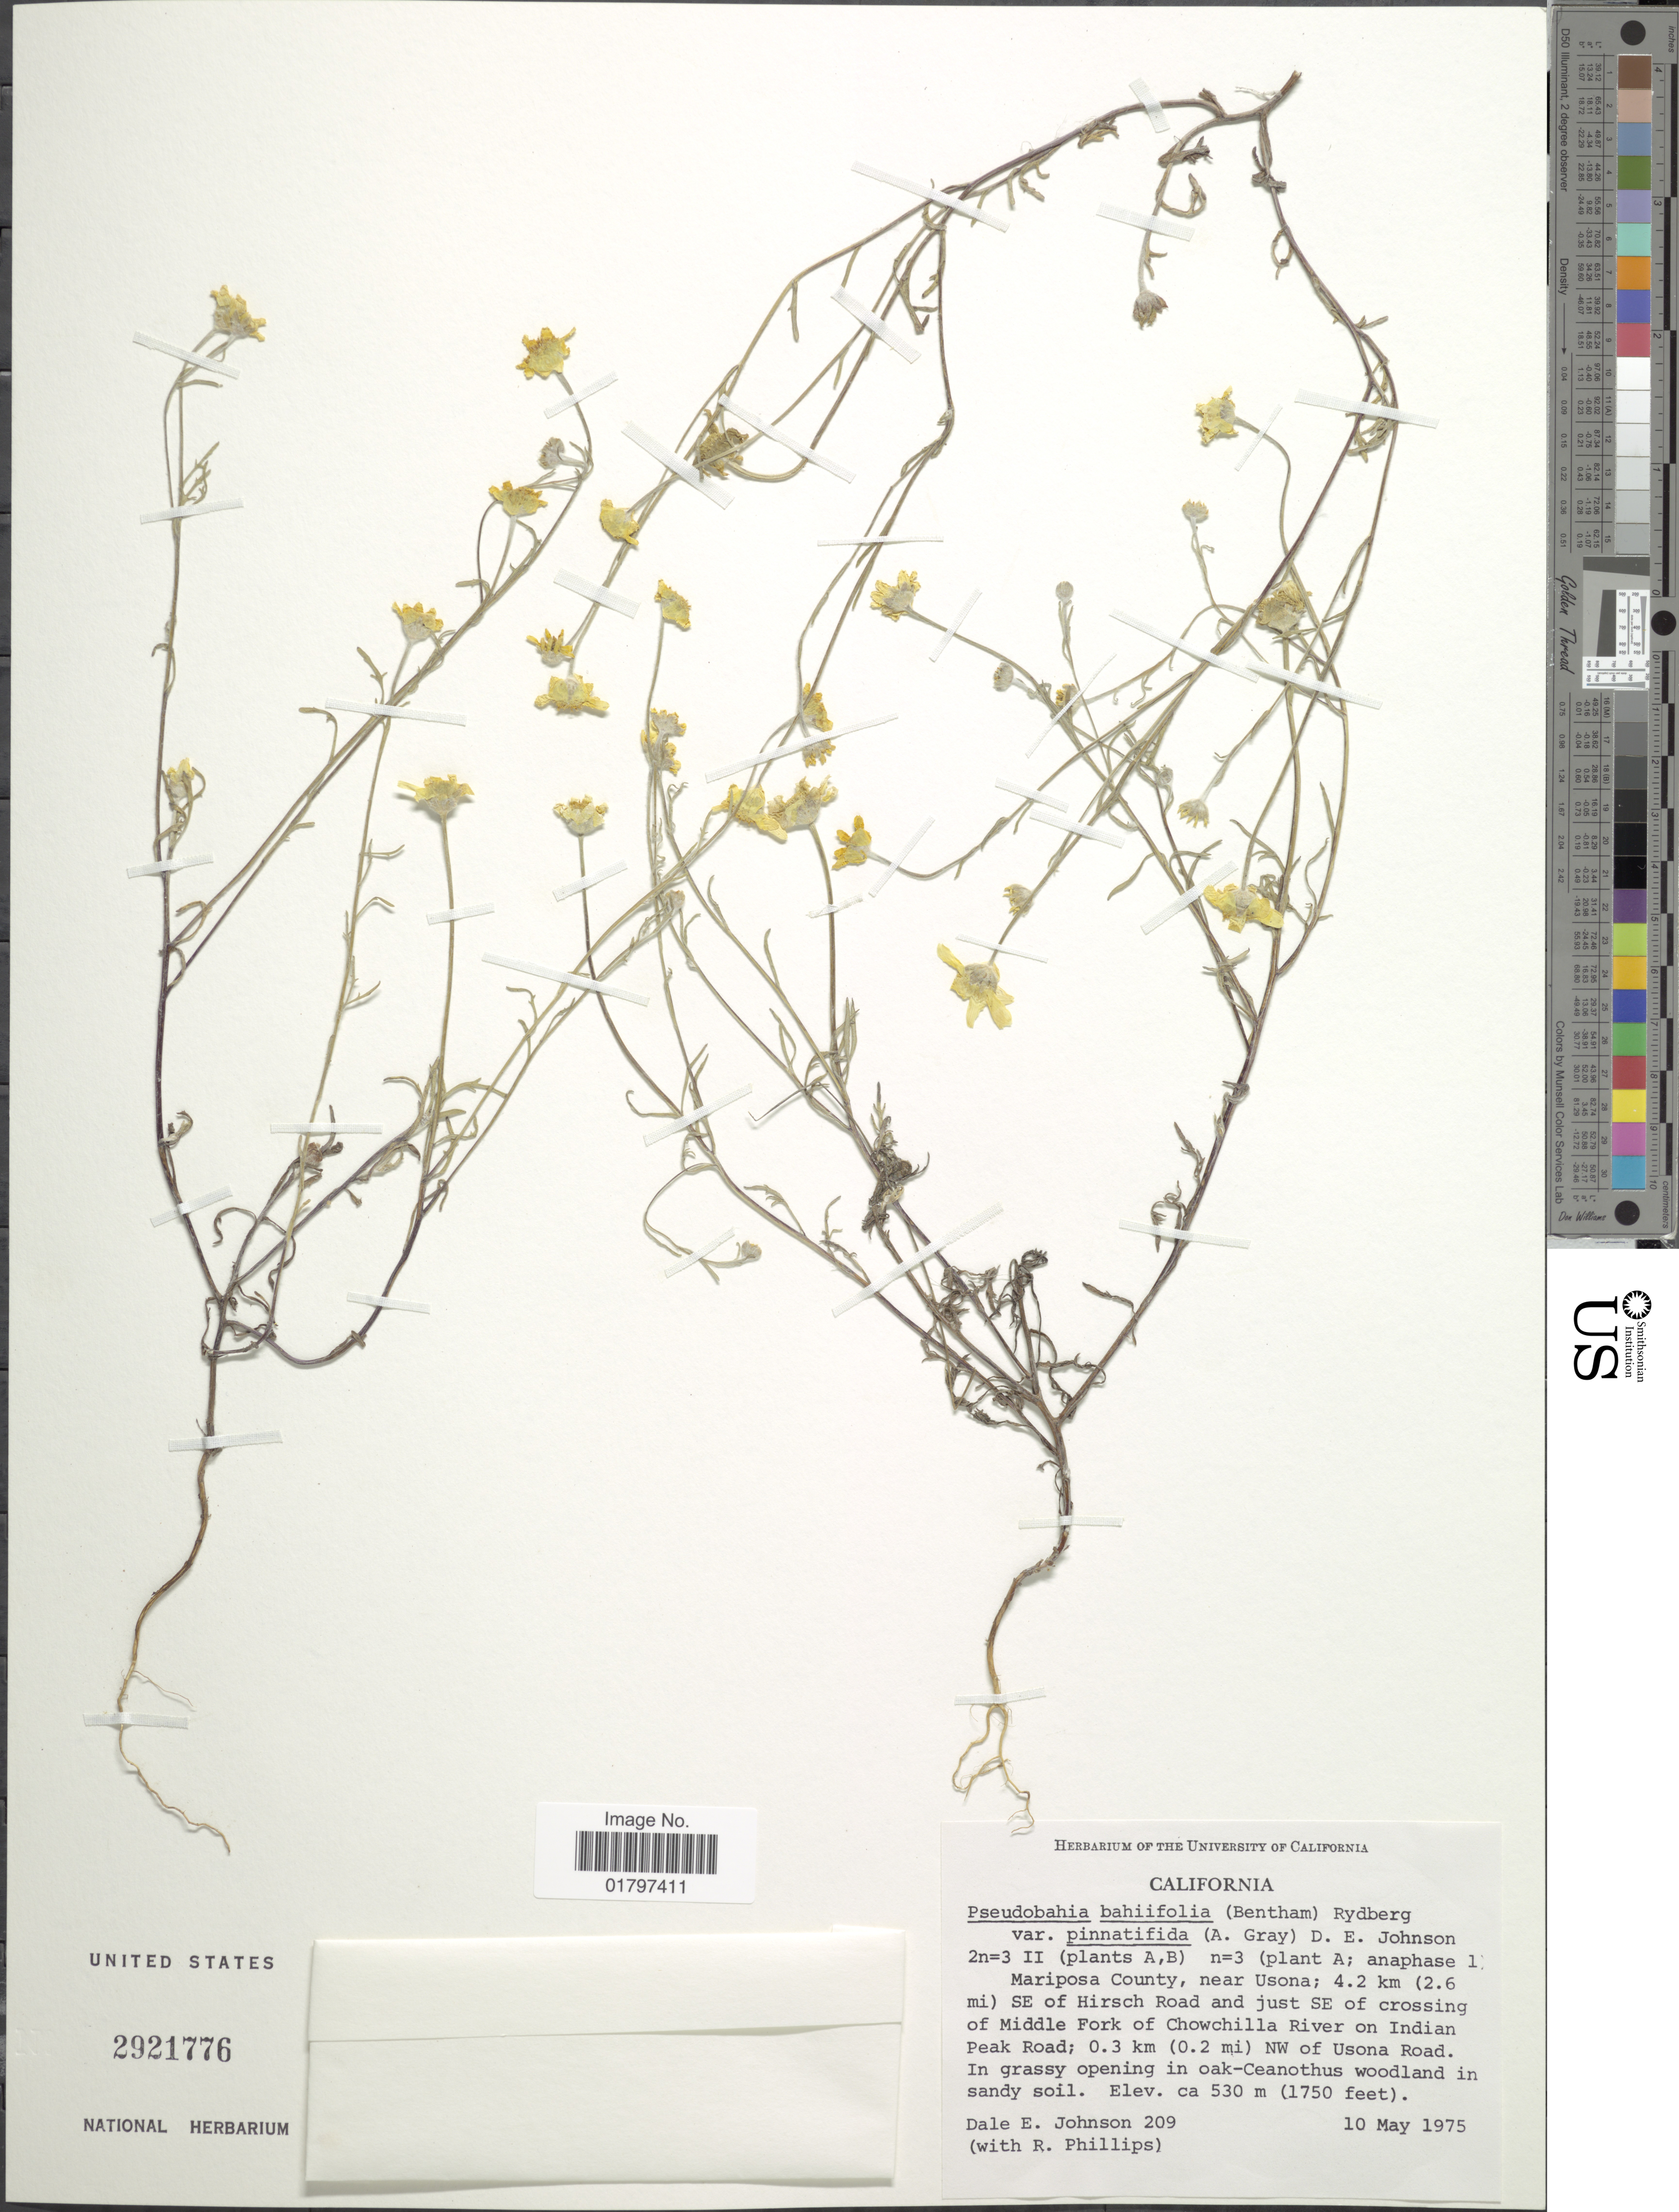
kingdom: Plantae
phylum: Tracheophyta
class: Magnoliopsida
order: Asterales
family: Asteraceae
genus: Monolopia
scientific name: Monolopia bahiifolia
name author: Benth.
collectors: D. E. Johnson & R. Phillips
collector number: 209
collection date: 1975-05-10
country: United States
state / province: California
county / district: Mariposa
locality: Mariposa County, near Usona; 4.2 km (2.6 mi) SE of Hirsch Road and just SE of crossing of Middle Fork of Chowchilla River on Indian Peak Road; 0.3 km (0.2 mi) NW of Usona Road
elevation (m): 530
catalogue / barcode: US 2921776